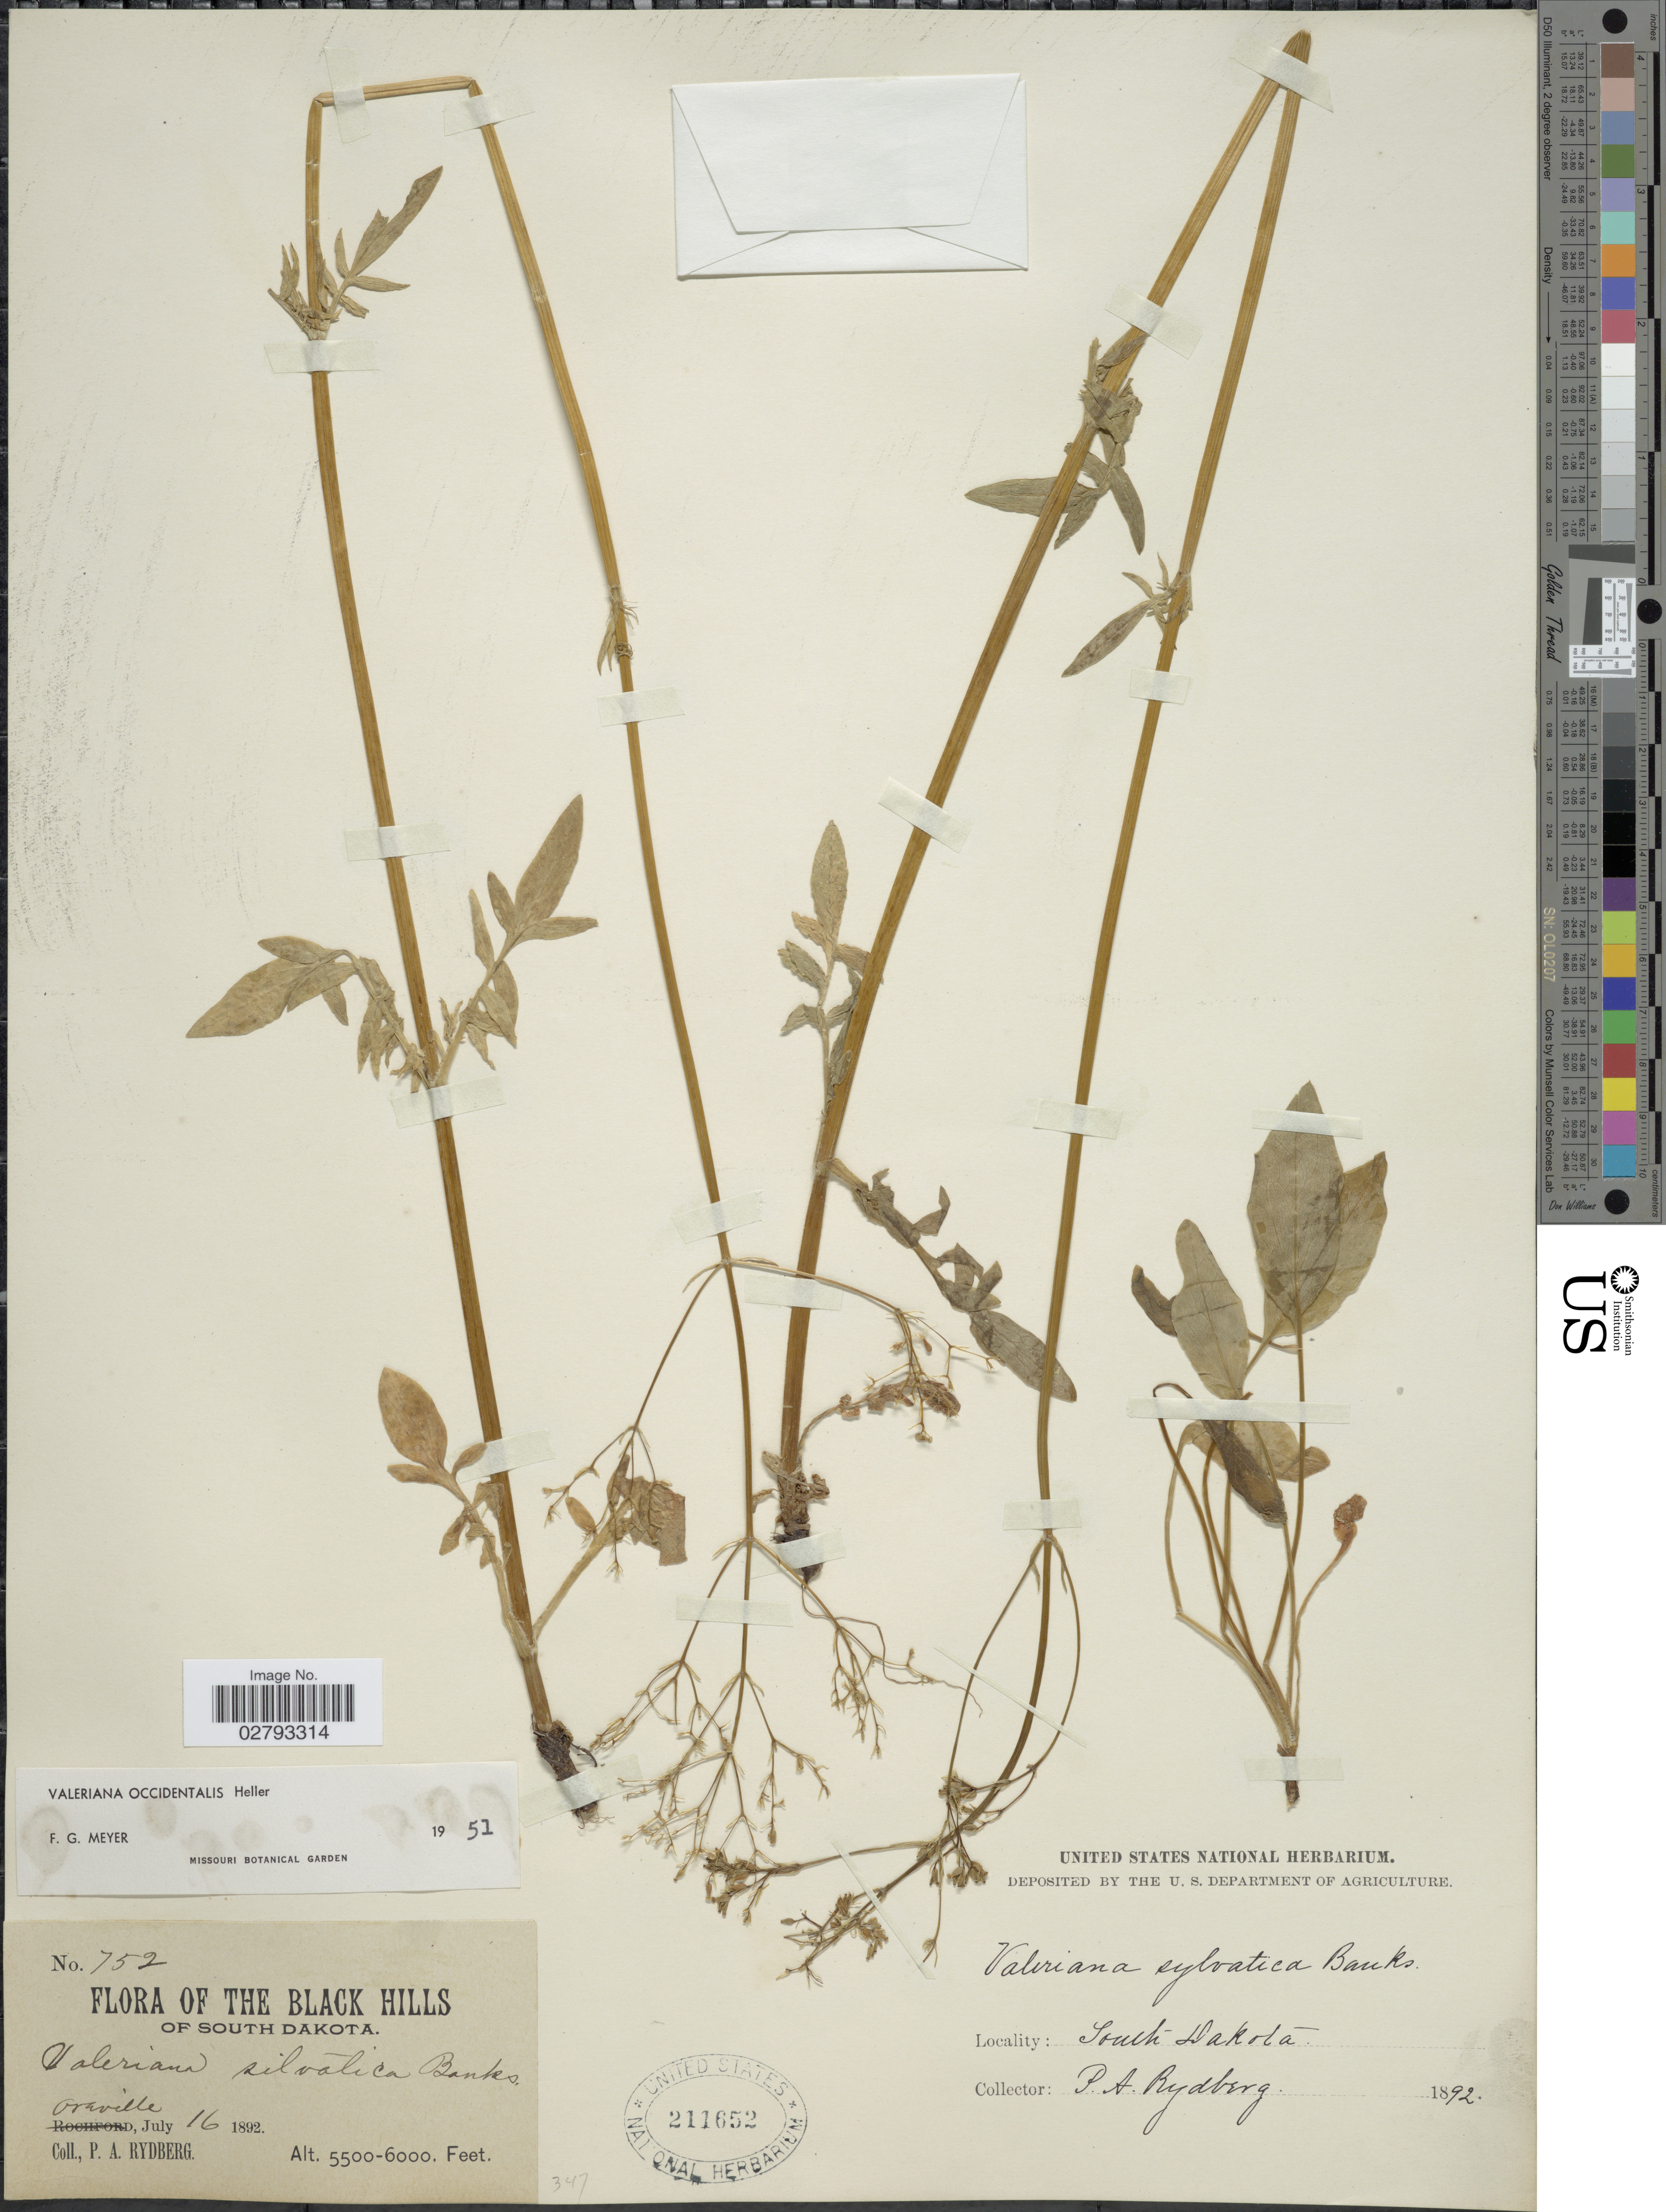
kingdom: Plantae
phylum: Tracheophyta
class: Magnoliopsida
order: Dipsacales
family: Caprifoliaceae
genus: Valeriana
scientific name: Valeriana occidentalis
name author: A. Heller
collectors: P. A. Rydberg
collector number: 752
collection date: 1892-07-16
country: United States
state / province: South Dakota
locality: The Black Hills, Oreville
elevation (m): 1676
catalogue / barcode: US 211652